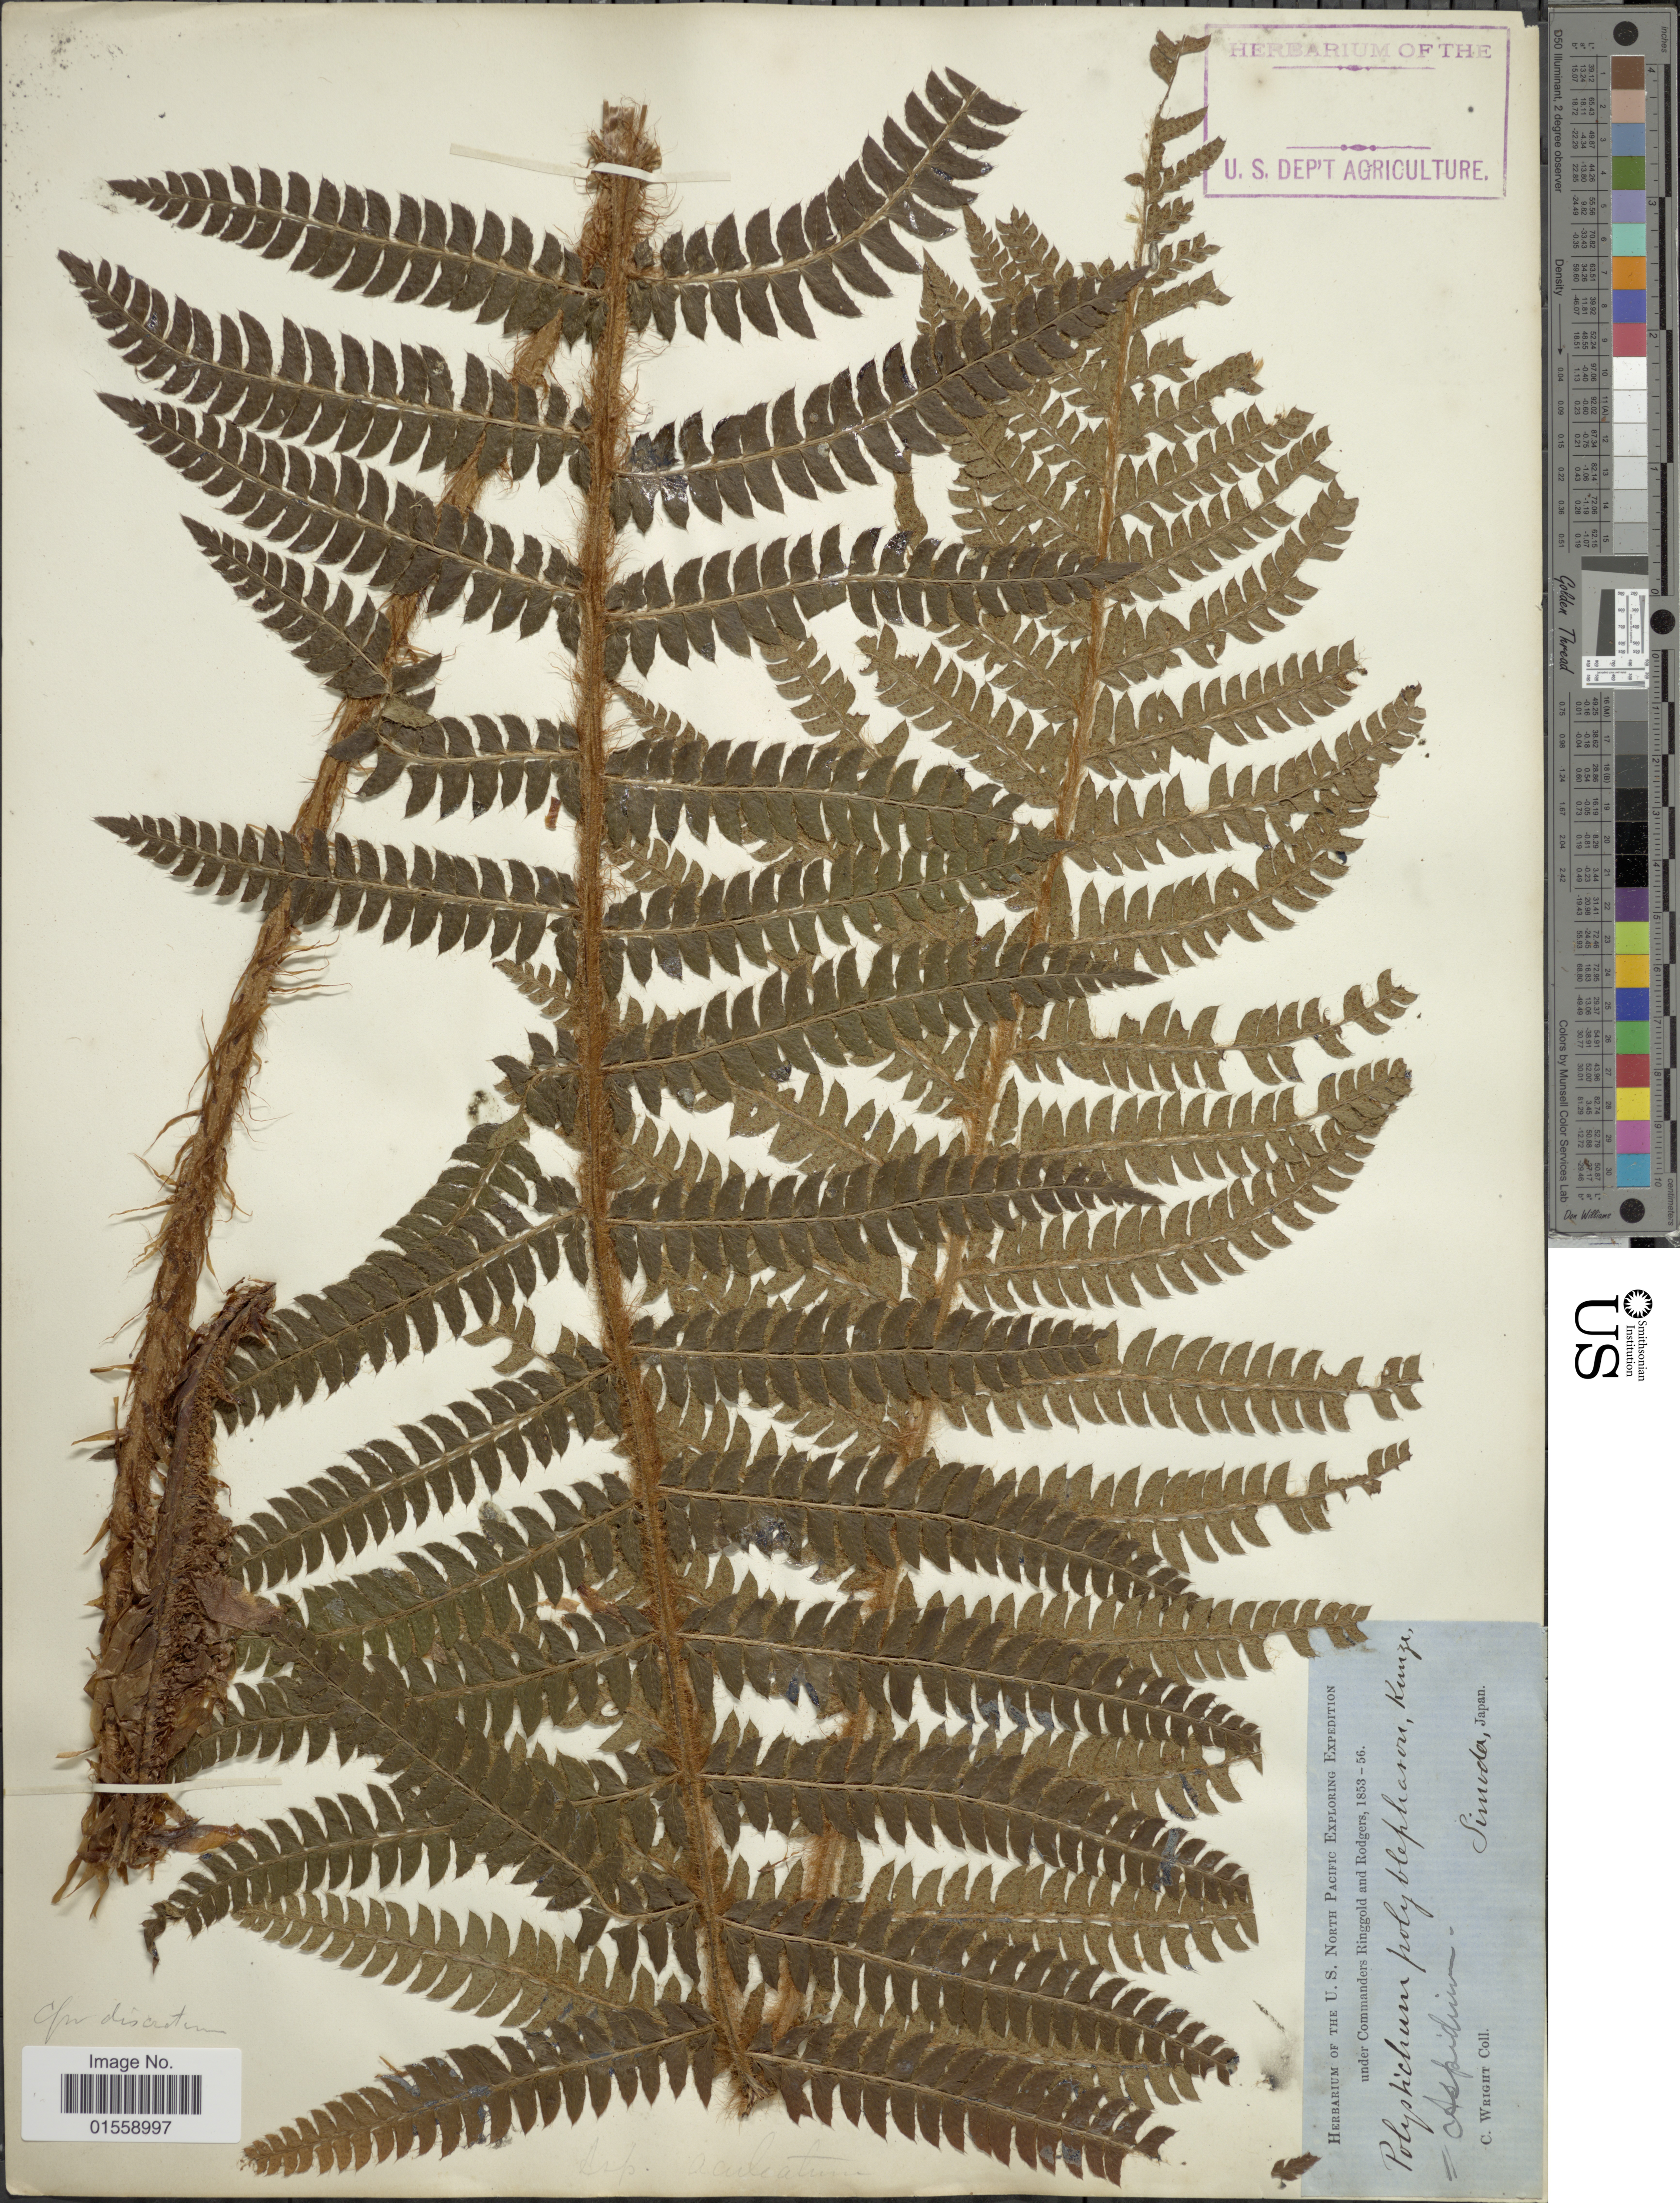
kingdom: Plantae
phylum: Tracheophyta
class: Polypodiopsida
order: Polypodiales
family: Dryopteridaceae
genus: Polystichum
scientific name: Polystichum discretum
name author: (D. Don) J. Sm.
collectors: C. Wright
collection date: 1853/1856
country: Japan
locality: Simoda, U.S. North Pacific.